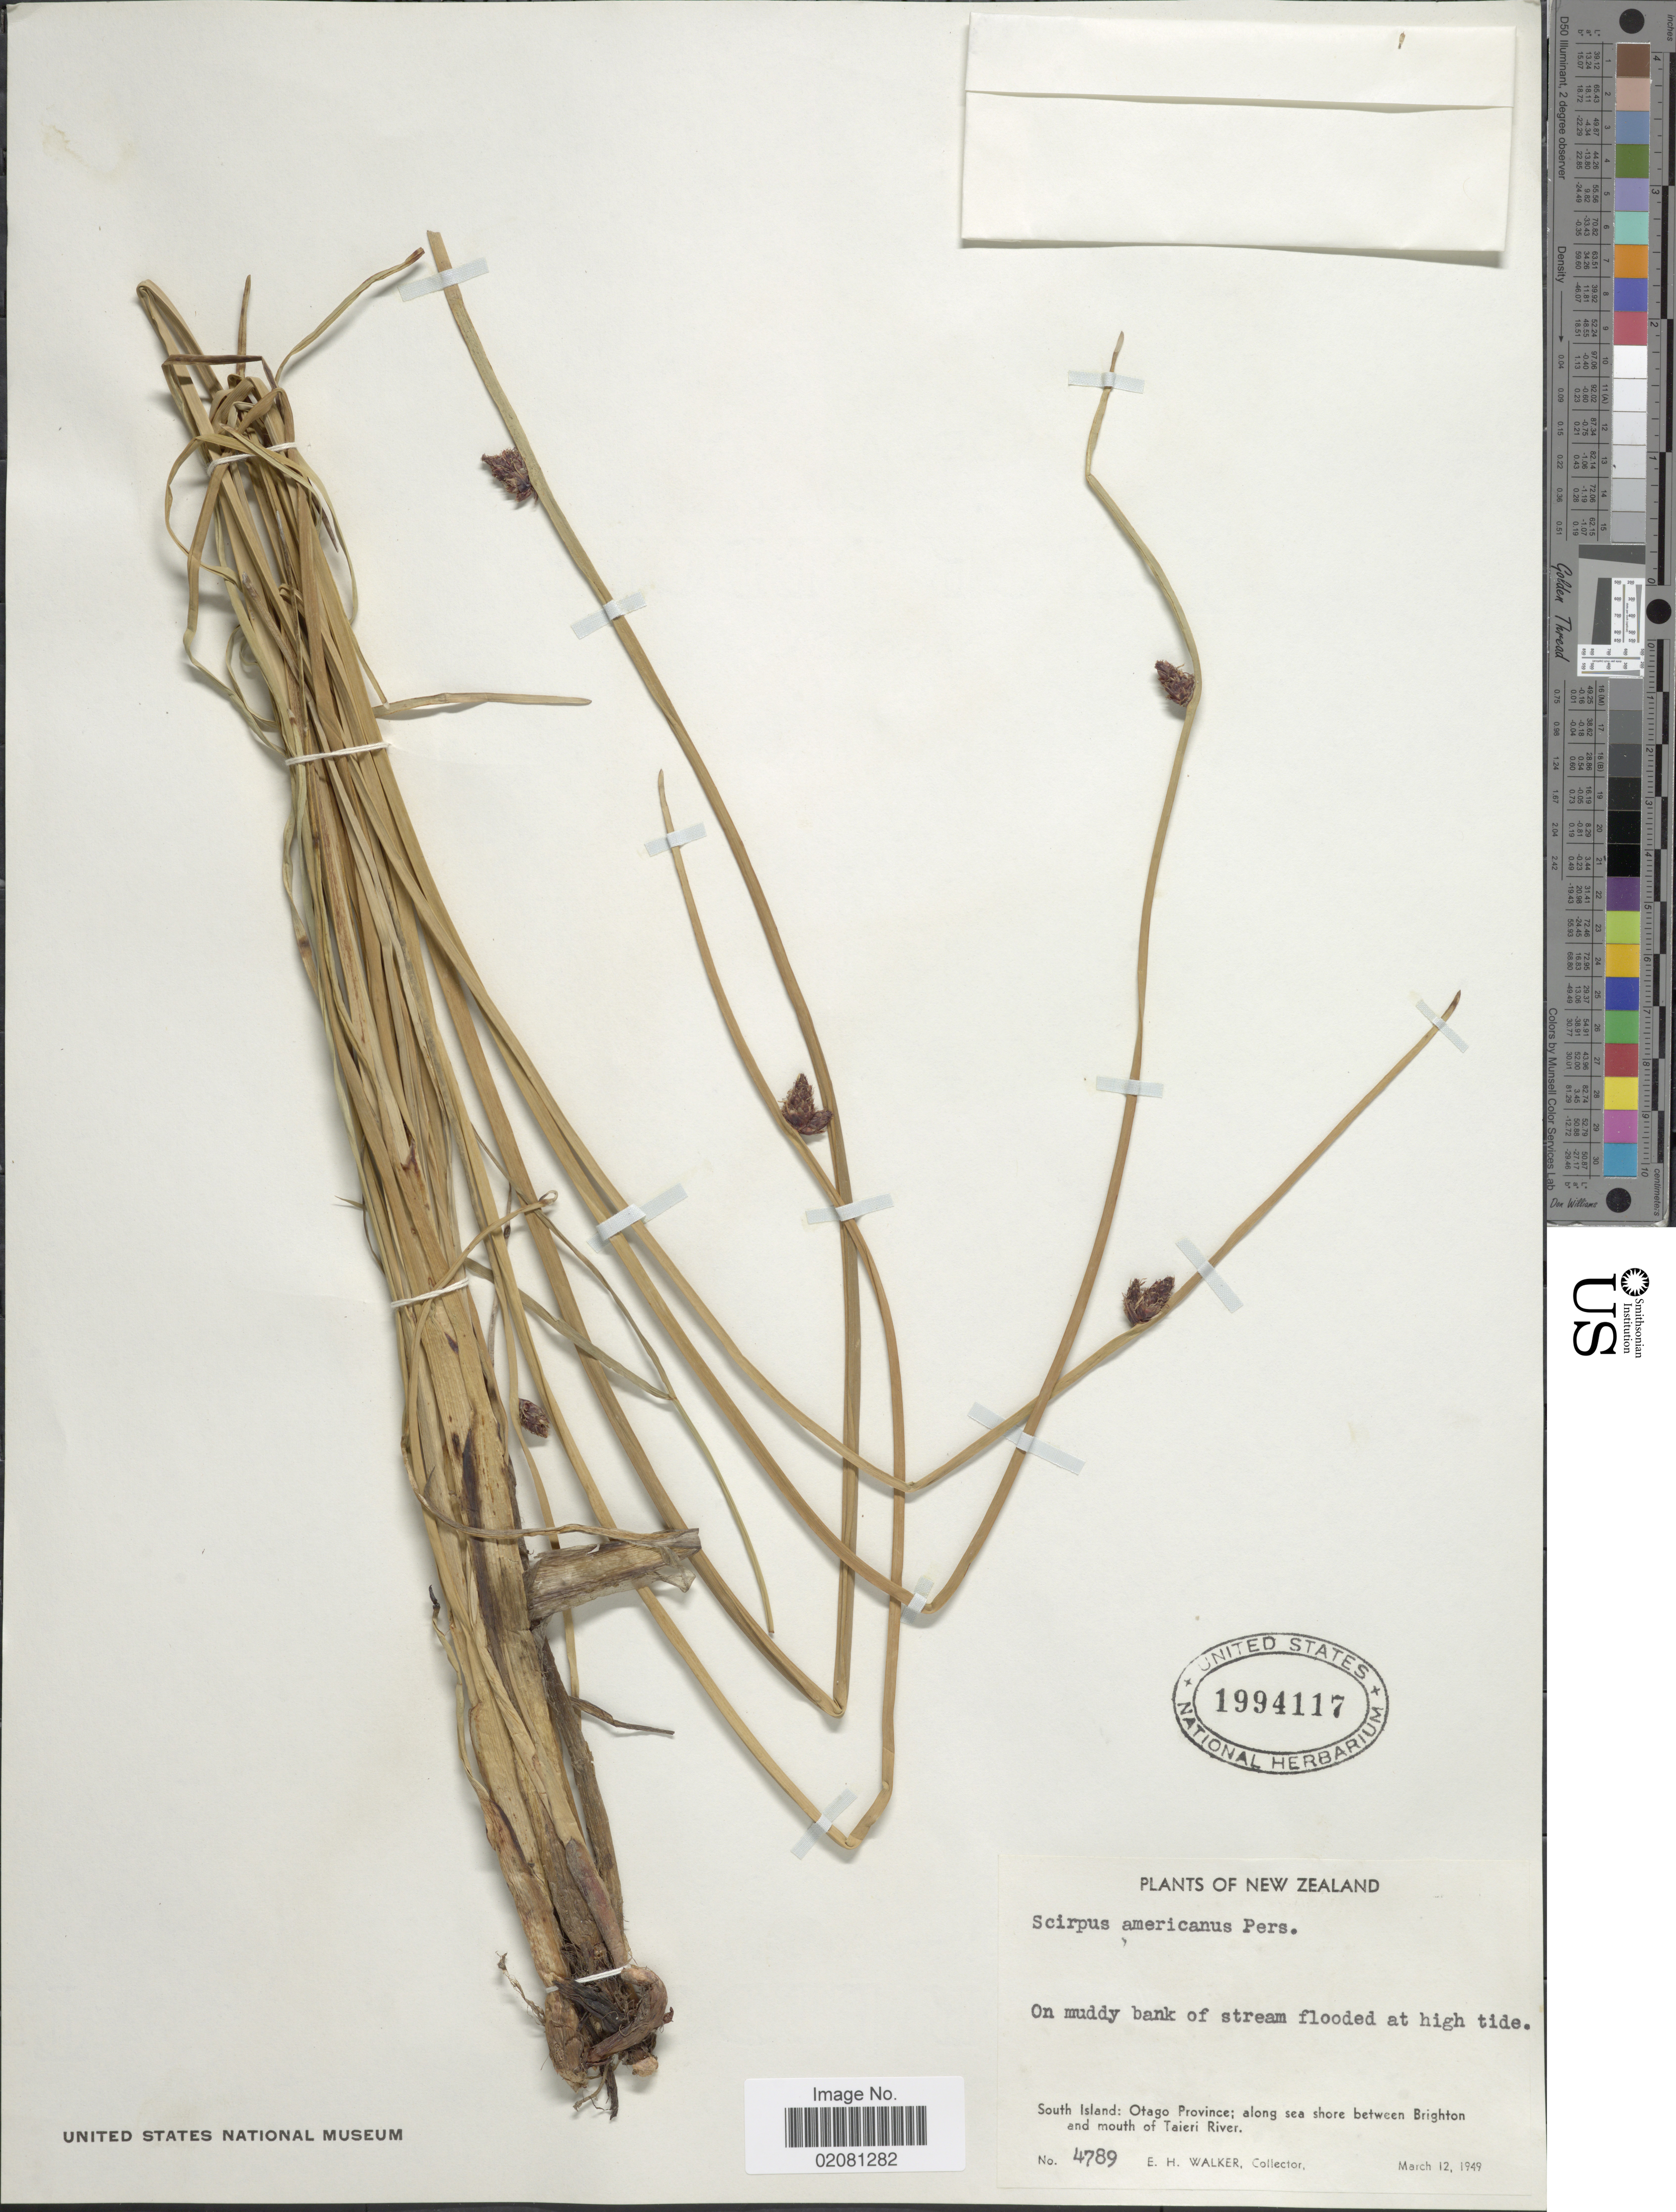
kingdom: Plantae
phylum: Tracheophyta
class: Liliopsida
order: Poales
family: Cyperaceae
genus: Schoenoplectus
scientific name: Schoenoplectus pungens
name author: (Vahl) Palla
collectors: E. H. Walker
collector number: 4789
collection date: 1949-03-12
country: New Zealand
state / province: Otago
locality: South Island; along sea shore between Brighton and mouth of Taieri River, on muddy bank of stream, flooded at high tide.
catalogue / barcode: US 1994117